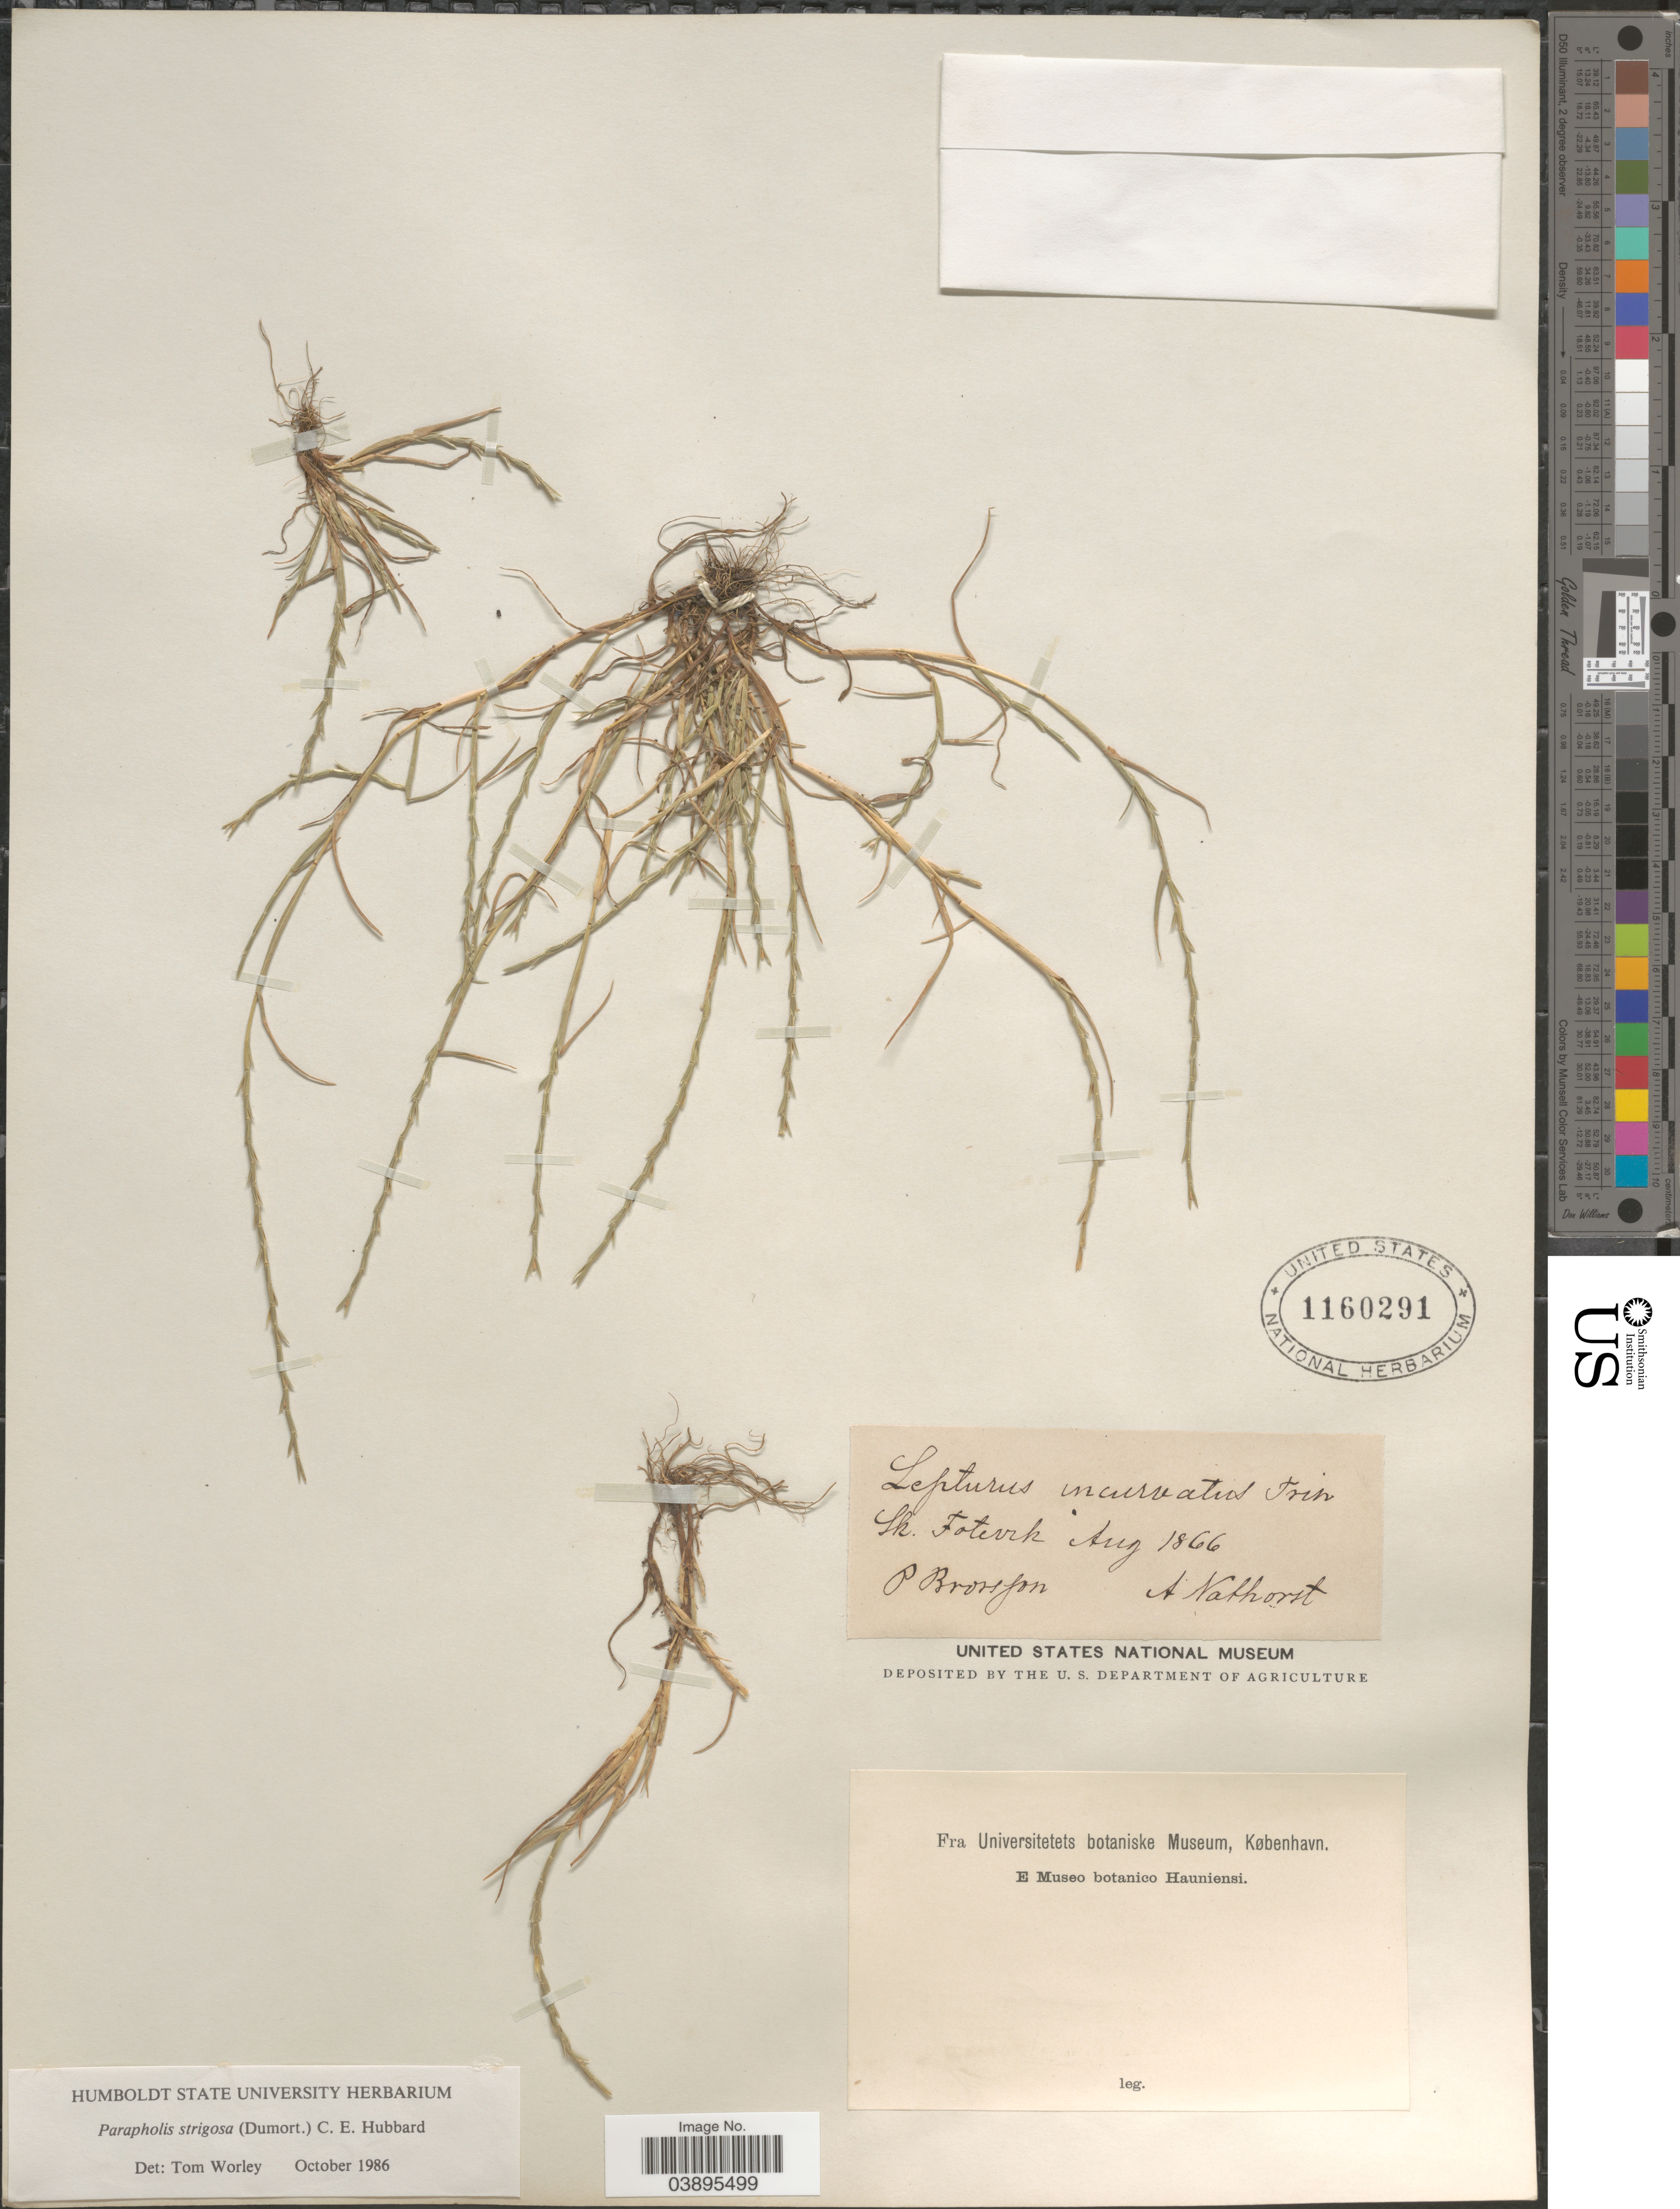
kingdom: Plantae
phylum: Tracheophyta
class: Liliopsida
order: Poales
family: Poaceae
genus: Parapholis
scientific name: Parapholis strigosa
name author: (Dumort.) C.E. Hubb.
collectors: P. Brorsson & A. Nathorst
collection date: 1866-08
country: Sweden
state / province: Skåne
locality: Sk. Fotevik.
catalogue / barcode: US 1160291